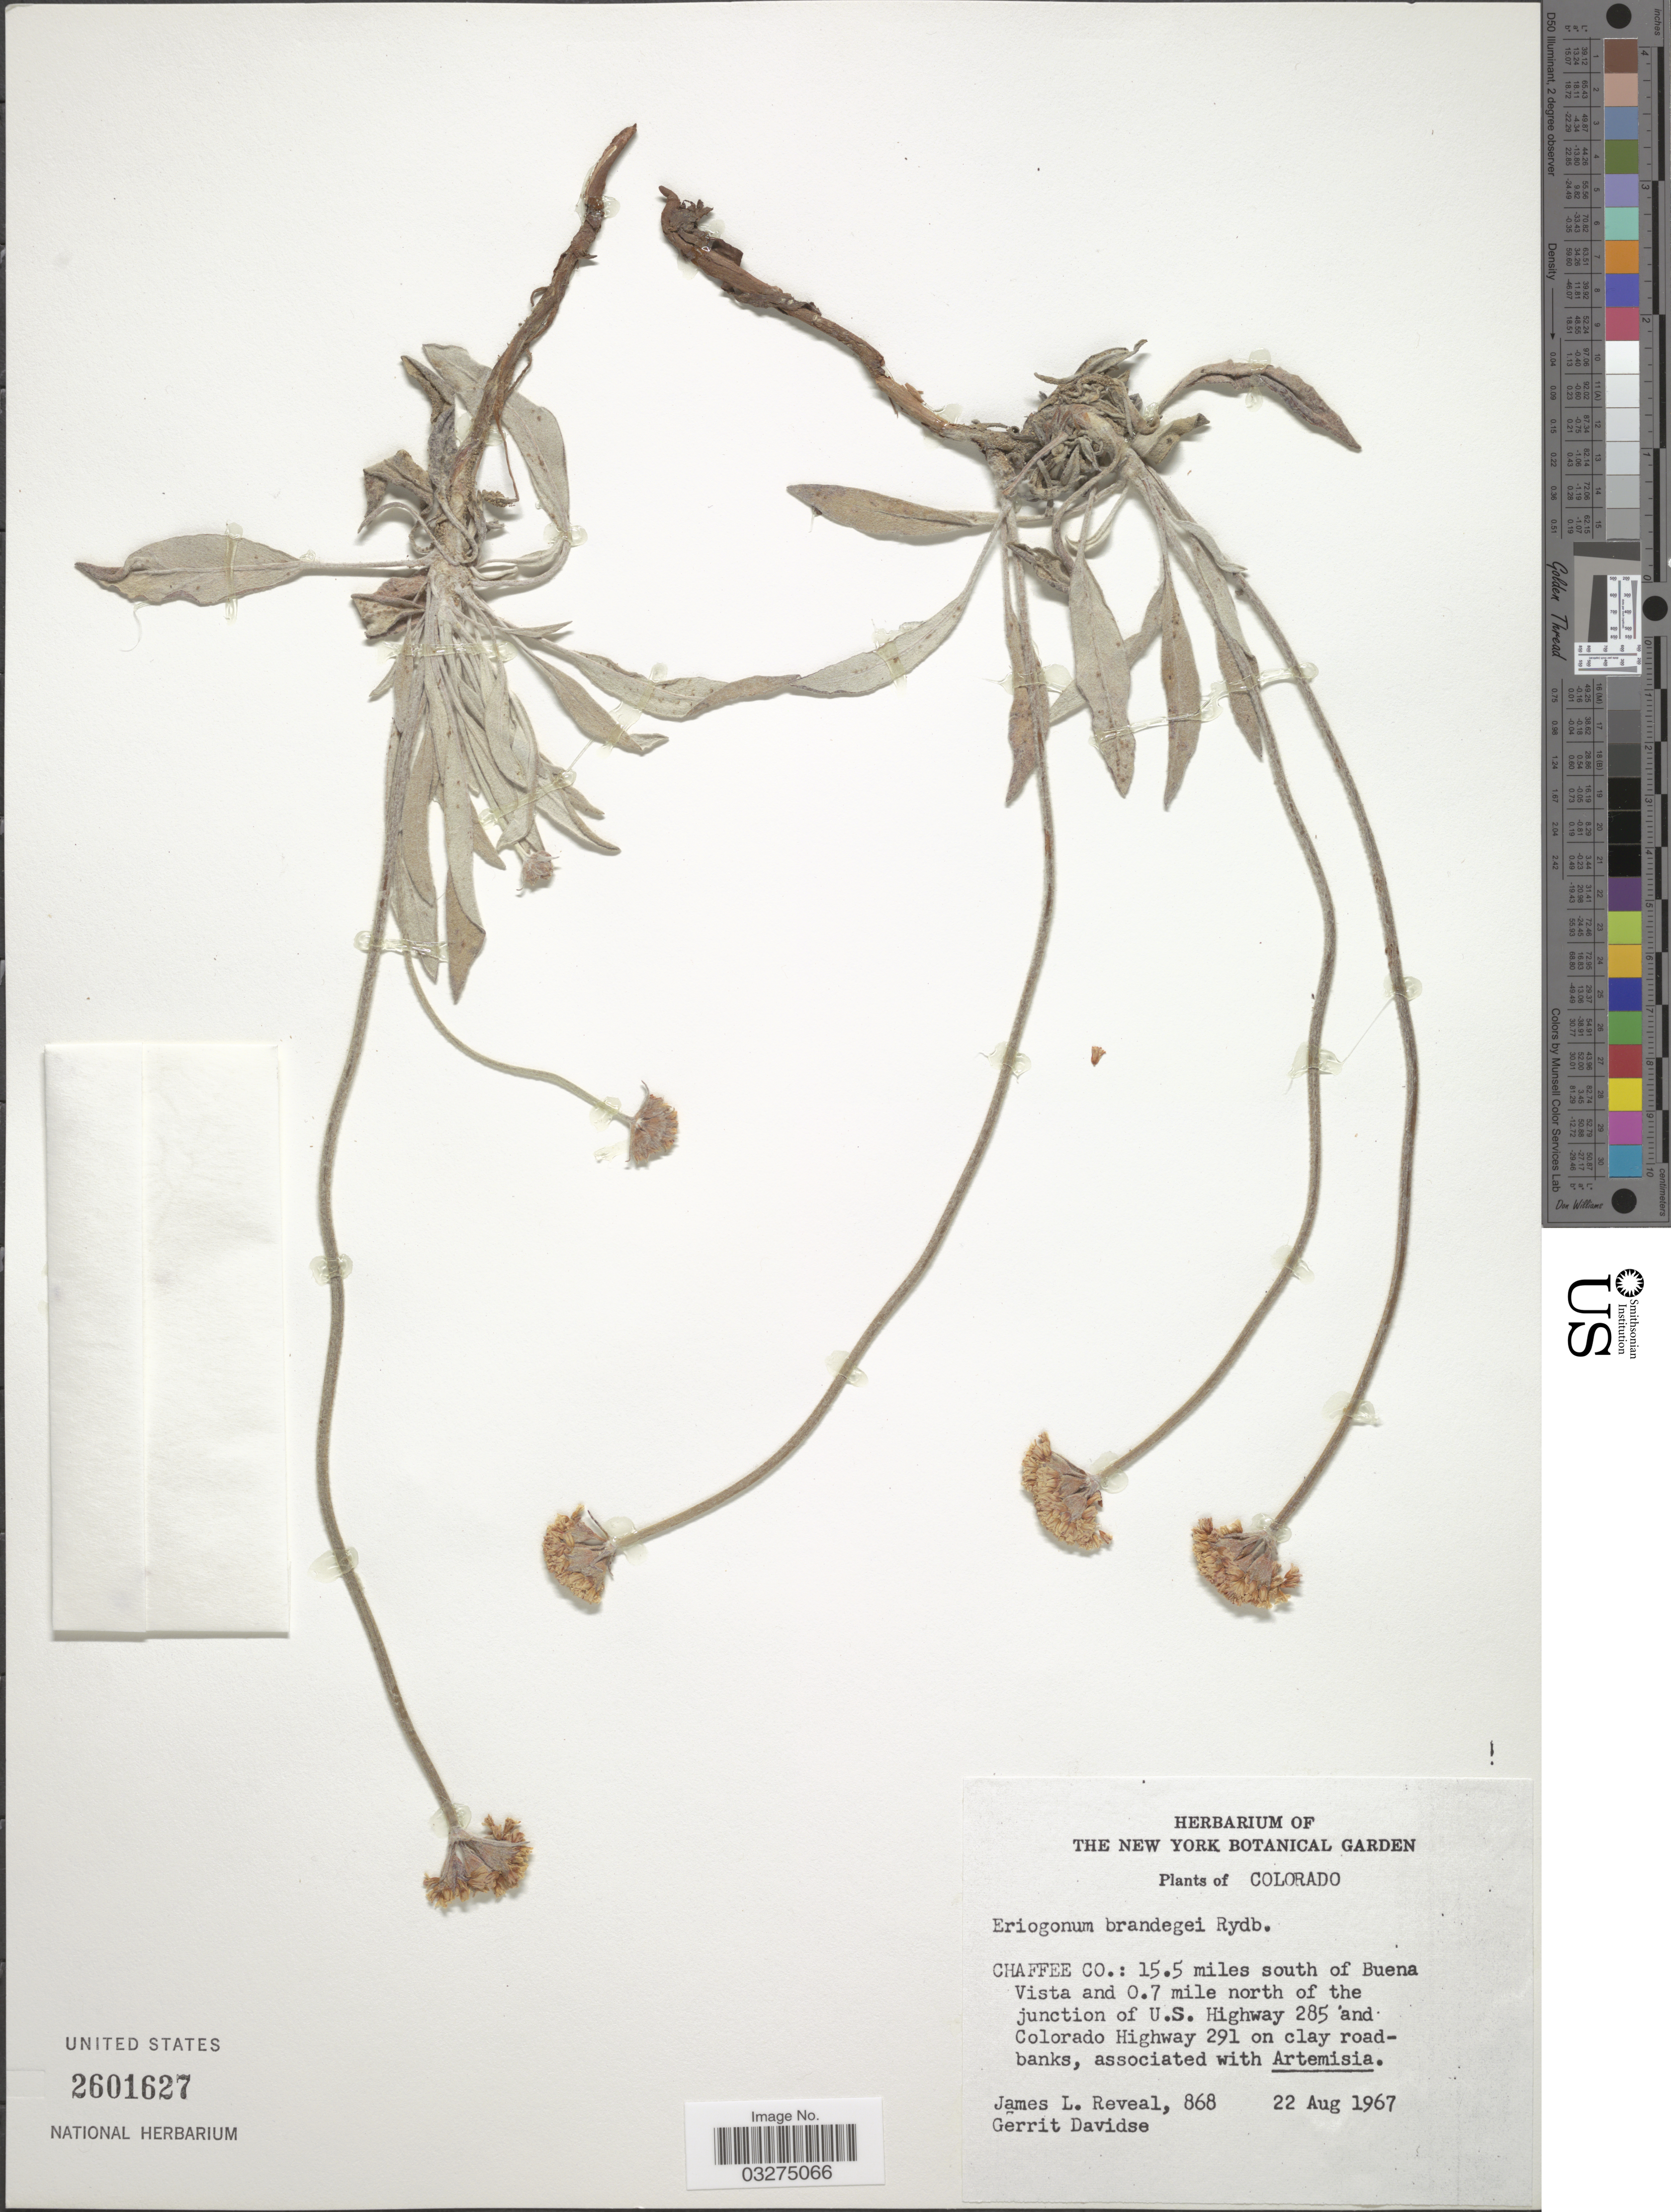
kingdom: Plantae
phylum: Tracheophyta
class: Magnoliopsida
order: Caryophyllales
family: Polygonaceae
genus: Eriogonum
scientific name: Eriogonum brandegeei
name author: Rydb.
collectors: J. L. Reveal & G. Davidse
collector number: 868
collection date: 1967-08-22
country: United States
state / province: Colorado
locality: Chaffee Co.: 15.5 miles south of Buena Vista and 0.7 mile north of the junction of U.S. Highway 285 and Colorado Highway 291.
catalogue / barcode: US 2601627